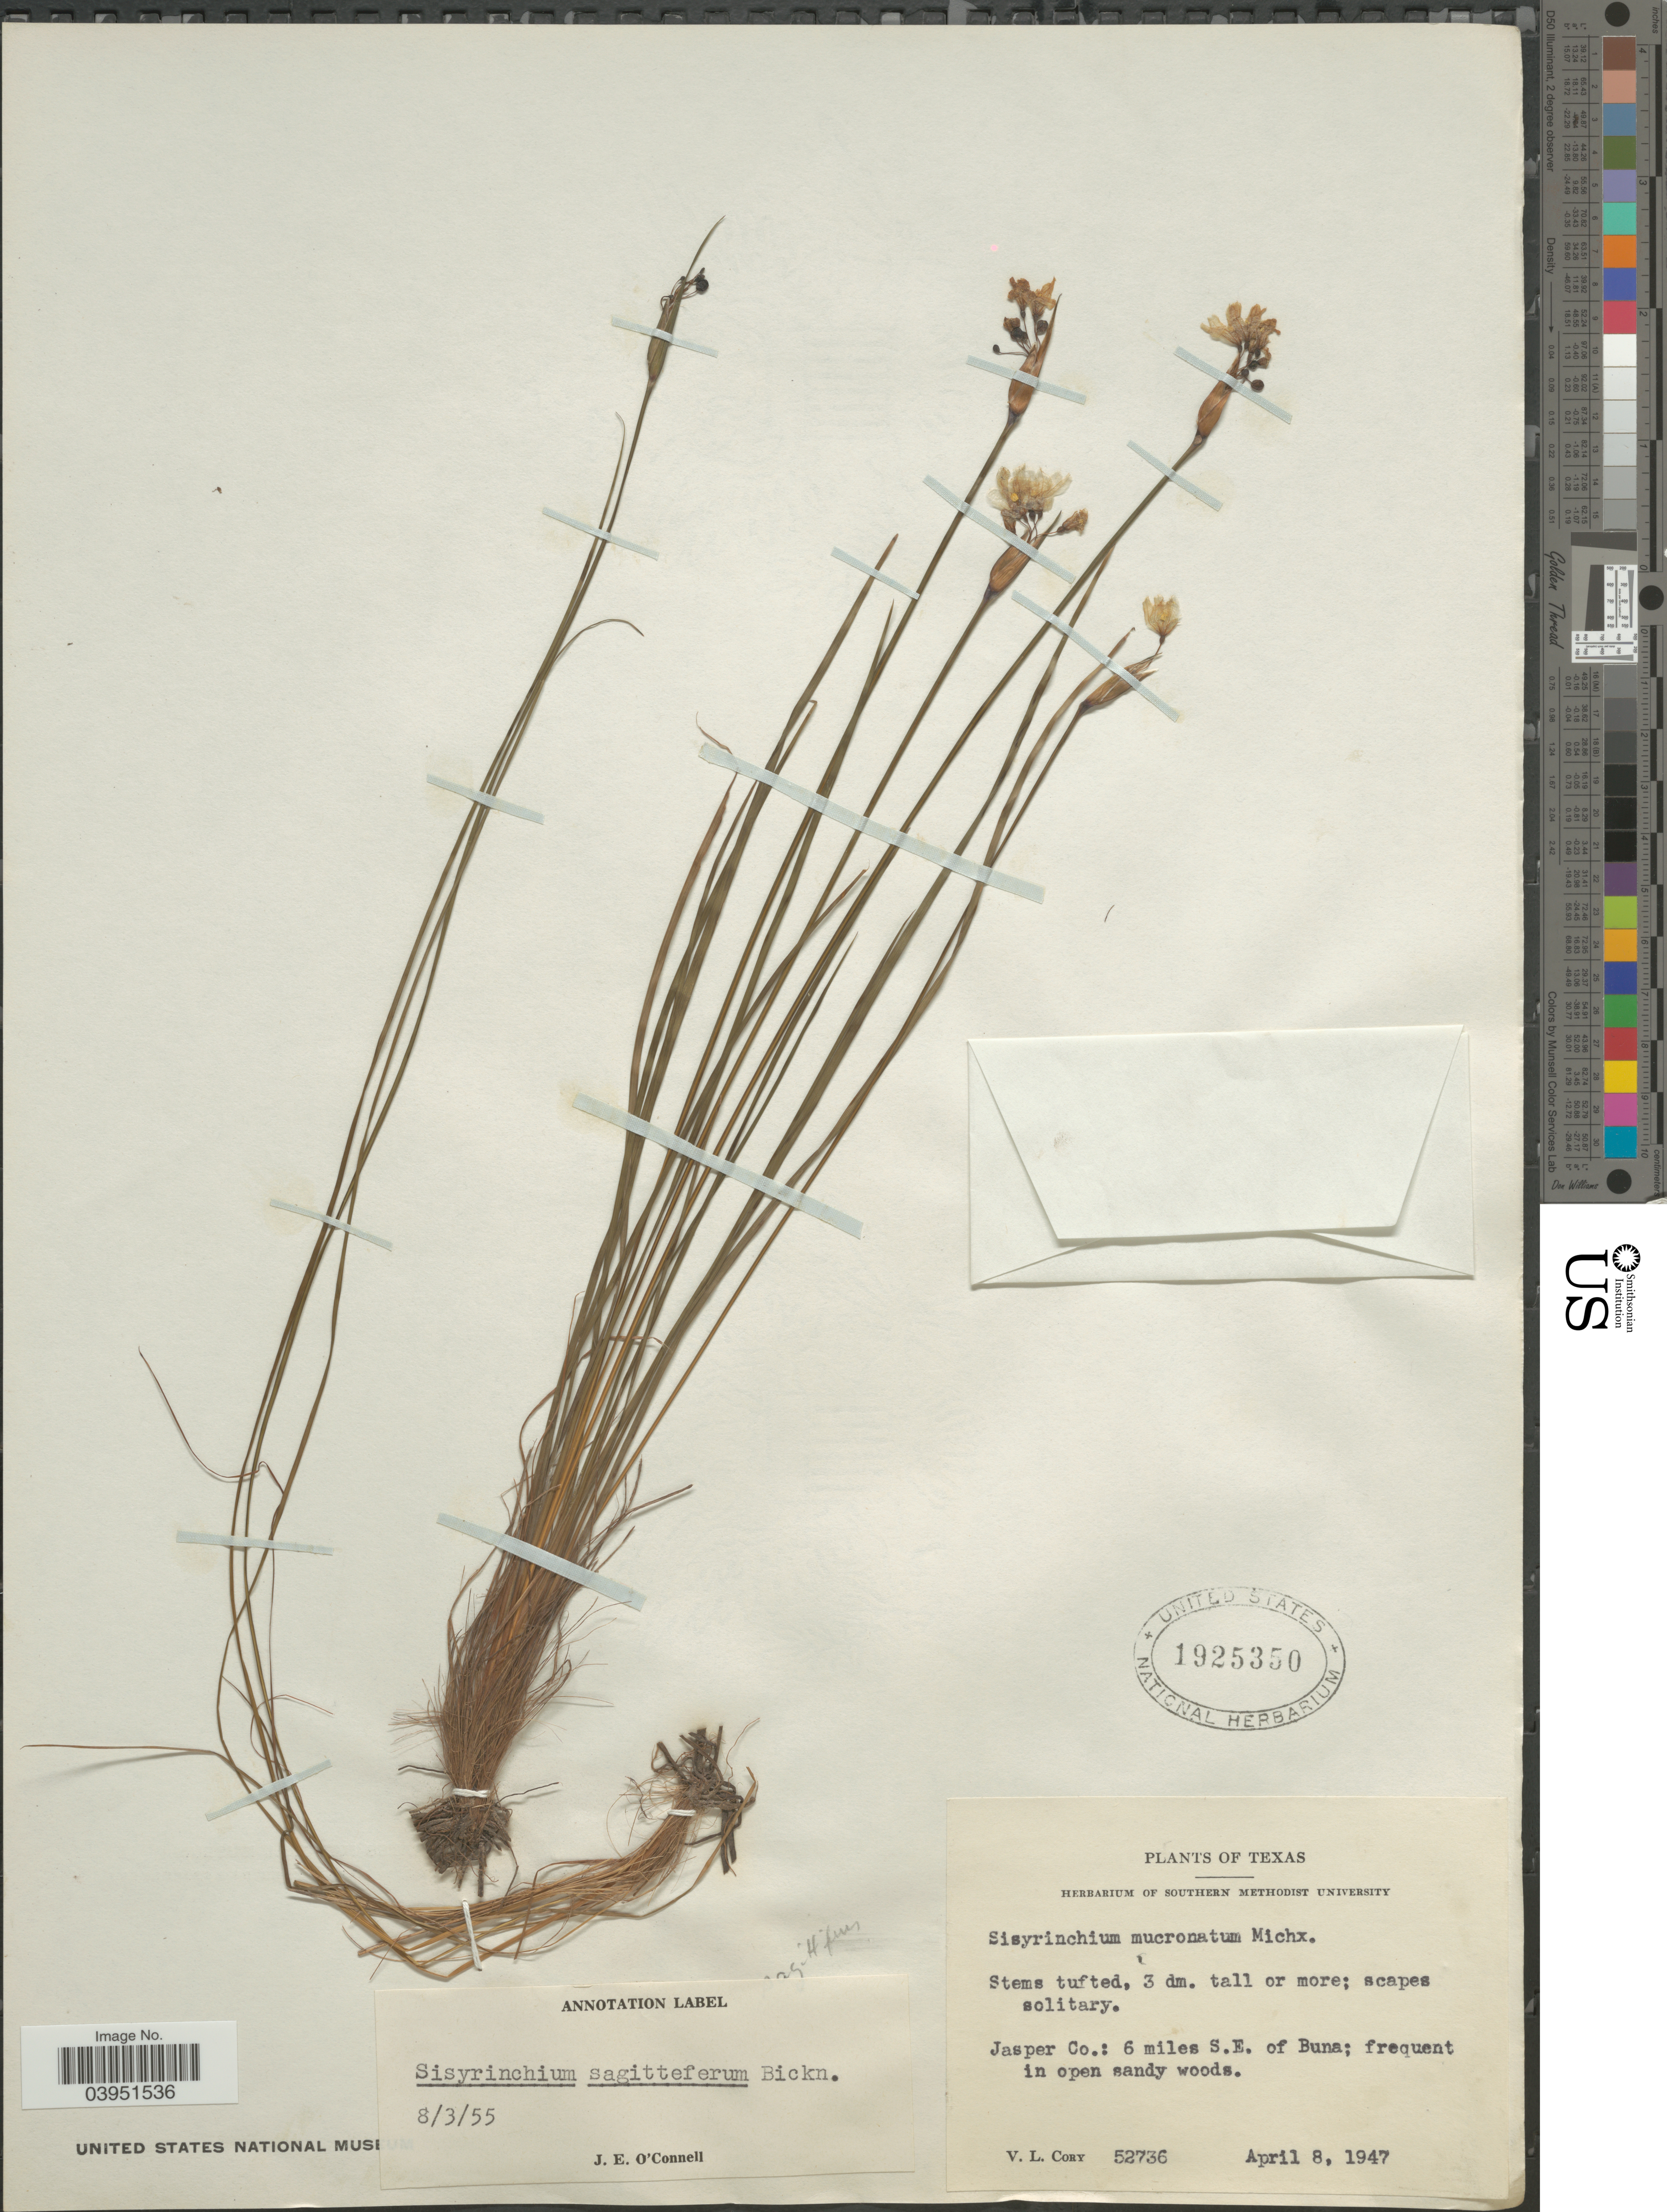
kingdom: Plantae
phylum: Tracheophyta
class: Liliopsida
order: Asparagales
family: Iridaceae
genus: Sisyrinchium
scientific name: Sisyrinchium sagittiferum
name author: E.P. Bicknell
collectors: V. Cory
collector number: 52736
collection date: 1947-04-08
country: United States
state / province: Texas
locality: Jasper Co.: 6 miles S.E. of Buna.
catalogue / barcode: US 1925350